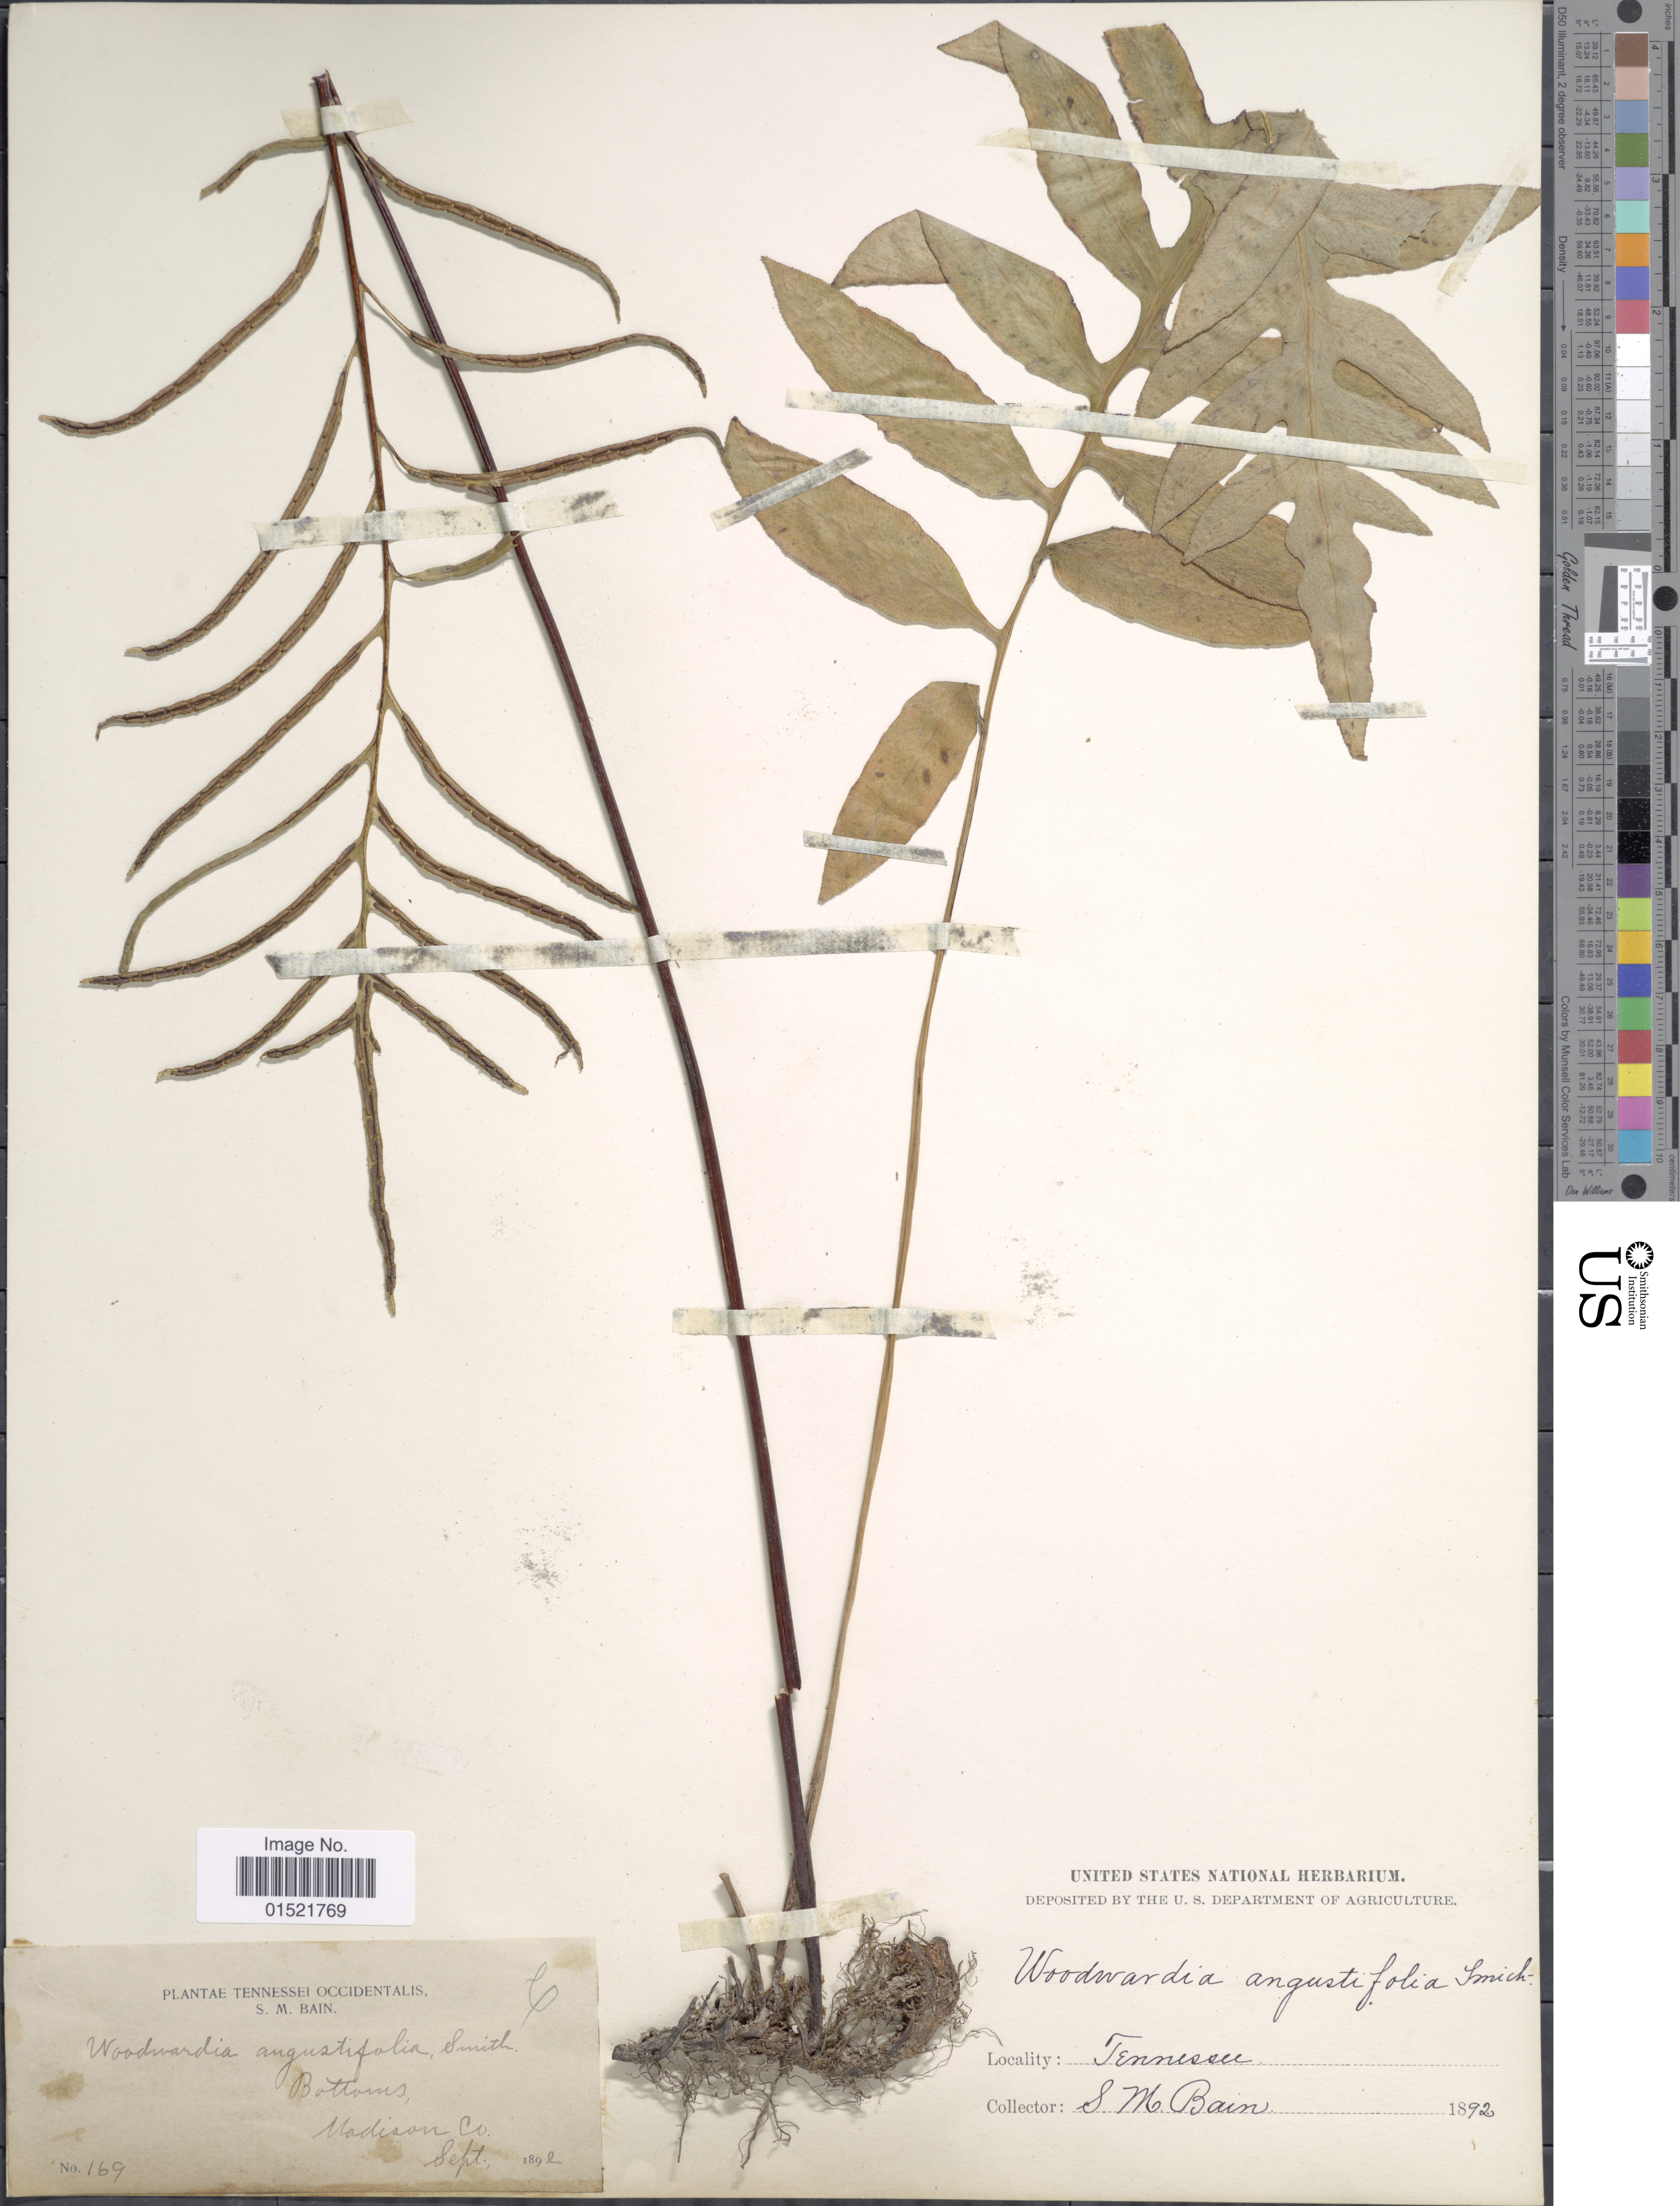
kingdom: Plantae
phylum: Tracheophyta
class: Polypodiopsida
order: Polypodiales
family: Blechnaceae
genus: Woodwardia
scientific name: Woodwardia areolata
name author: (L.) T. Moore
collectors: S. M. Bain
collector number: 169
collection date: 1892-09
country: United States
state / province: Tennessee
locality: Bottoms, Madison Co.